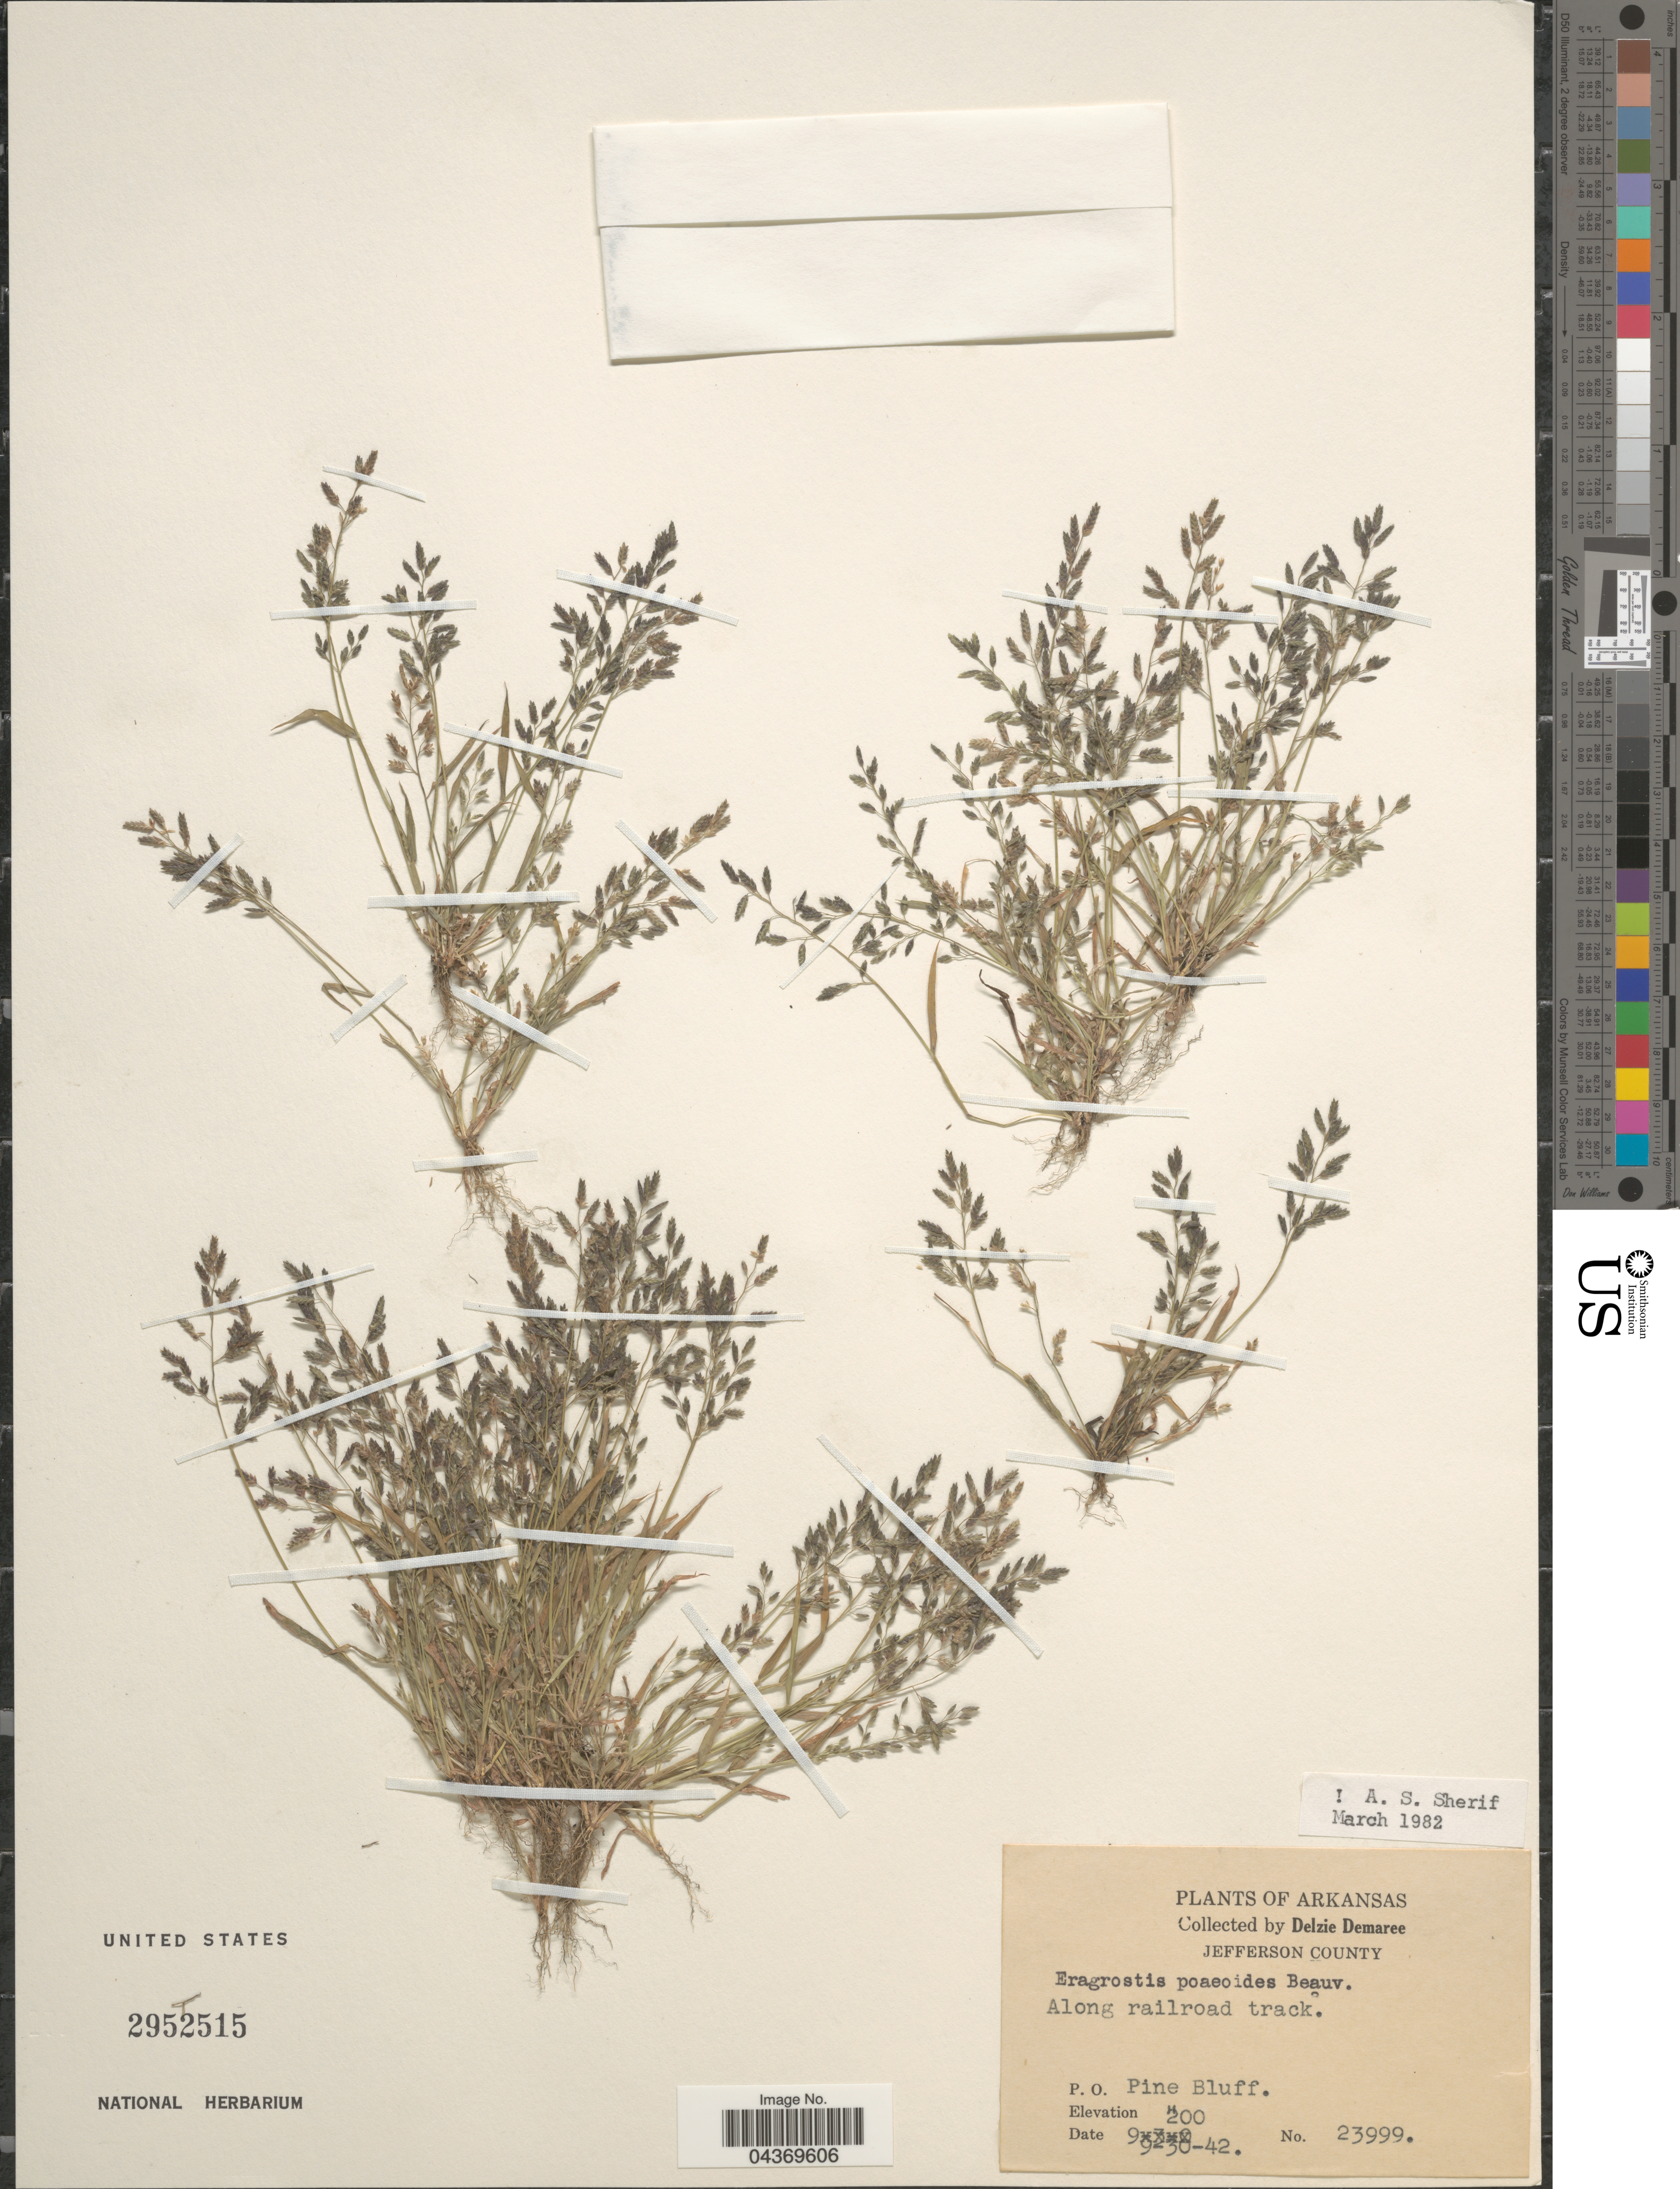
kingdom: Plantae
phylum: Tracheophyta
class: Liliopsida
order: Poales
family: Poaceae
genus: Eragrostis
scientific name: Eragrostis minor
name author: Host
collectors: D. Demaree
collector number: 23999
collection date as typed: Transcribed d/m/y: 30/9/42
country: United States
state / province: Arkansas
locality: Jefferson County. Along railroad track. P. O. Pine Bluff.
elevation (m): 61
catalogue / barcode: US 2952515